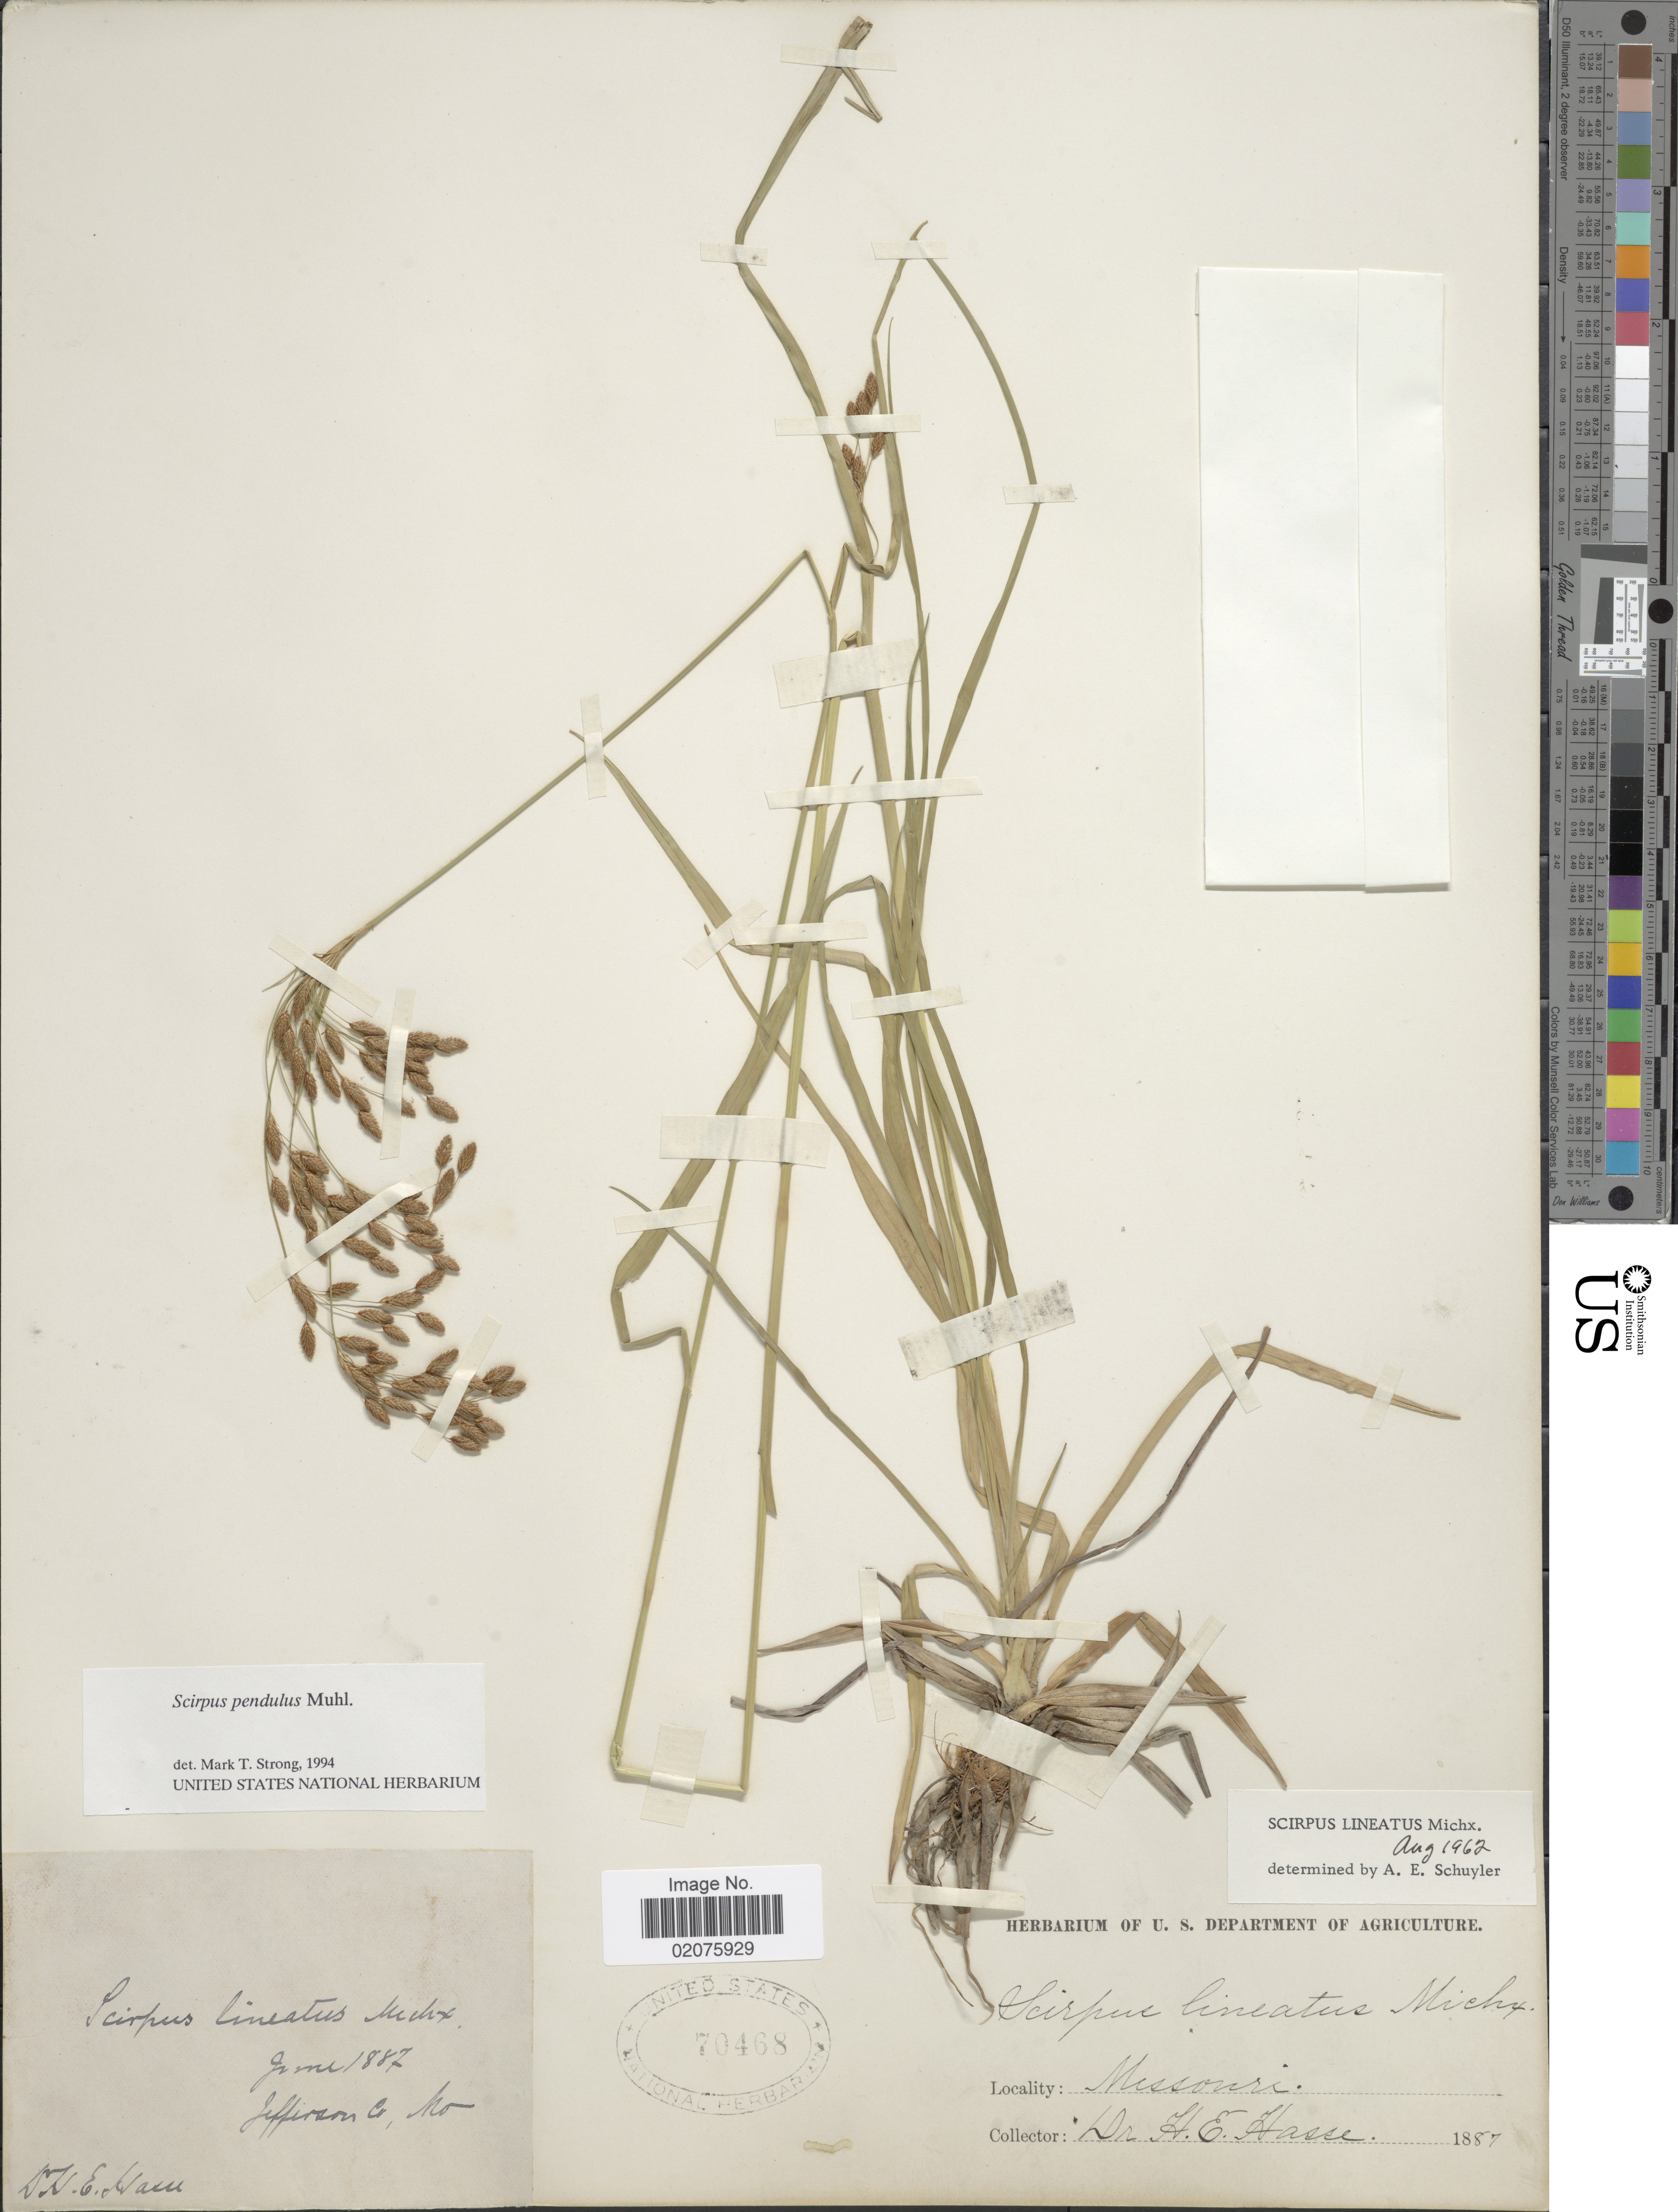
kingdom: Plantae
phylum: Tracheophyta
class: Liliopsida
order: Poales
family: Cyperaceae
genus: Scirpus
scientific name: Scirpus pendulus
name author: Muhl.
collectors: H. E. Hasse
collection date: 1887-06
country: United States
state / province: Missouri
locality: Jefferson Co, Mo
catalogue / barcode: US 70468